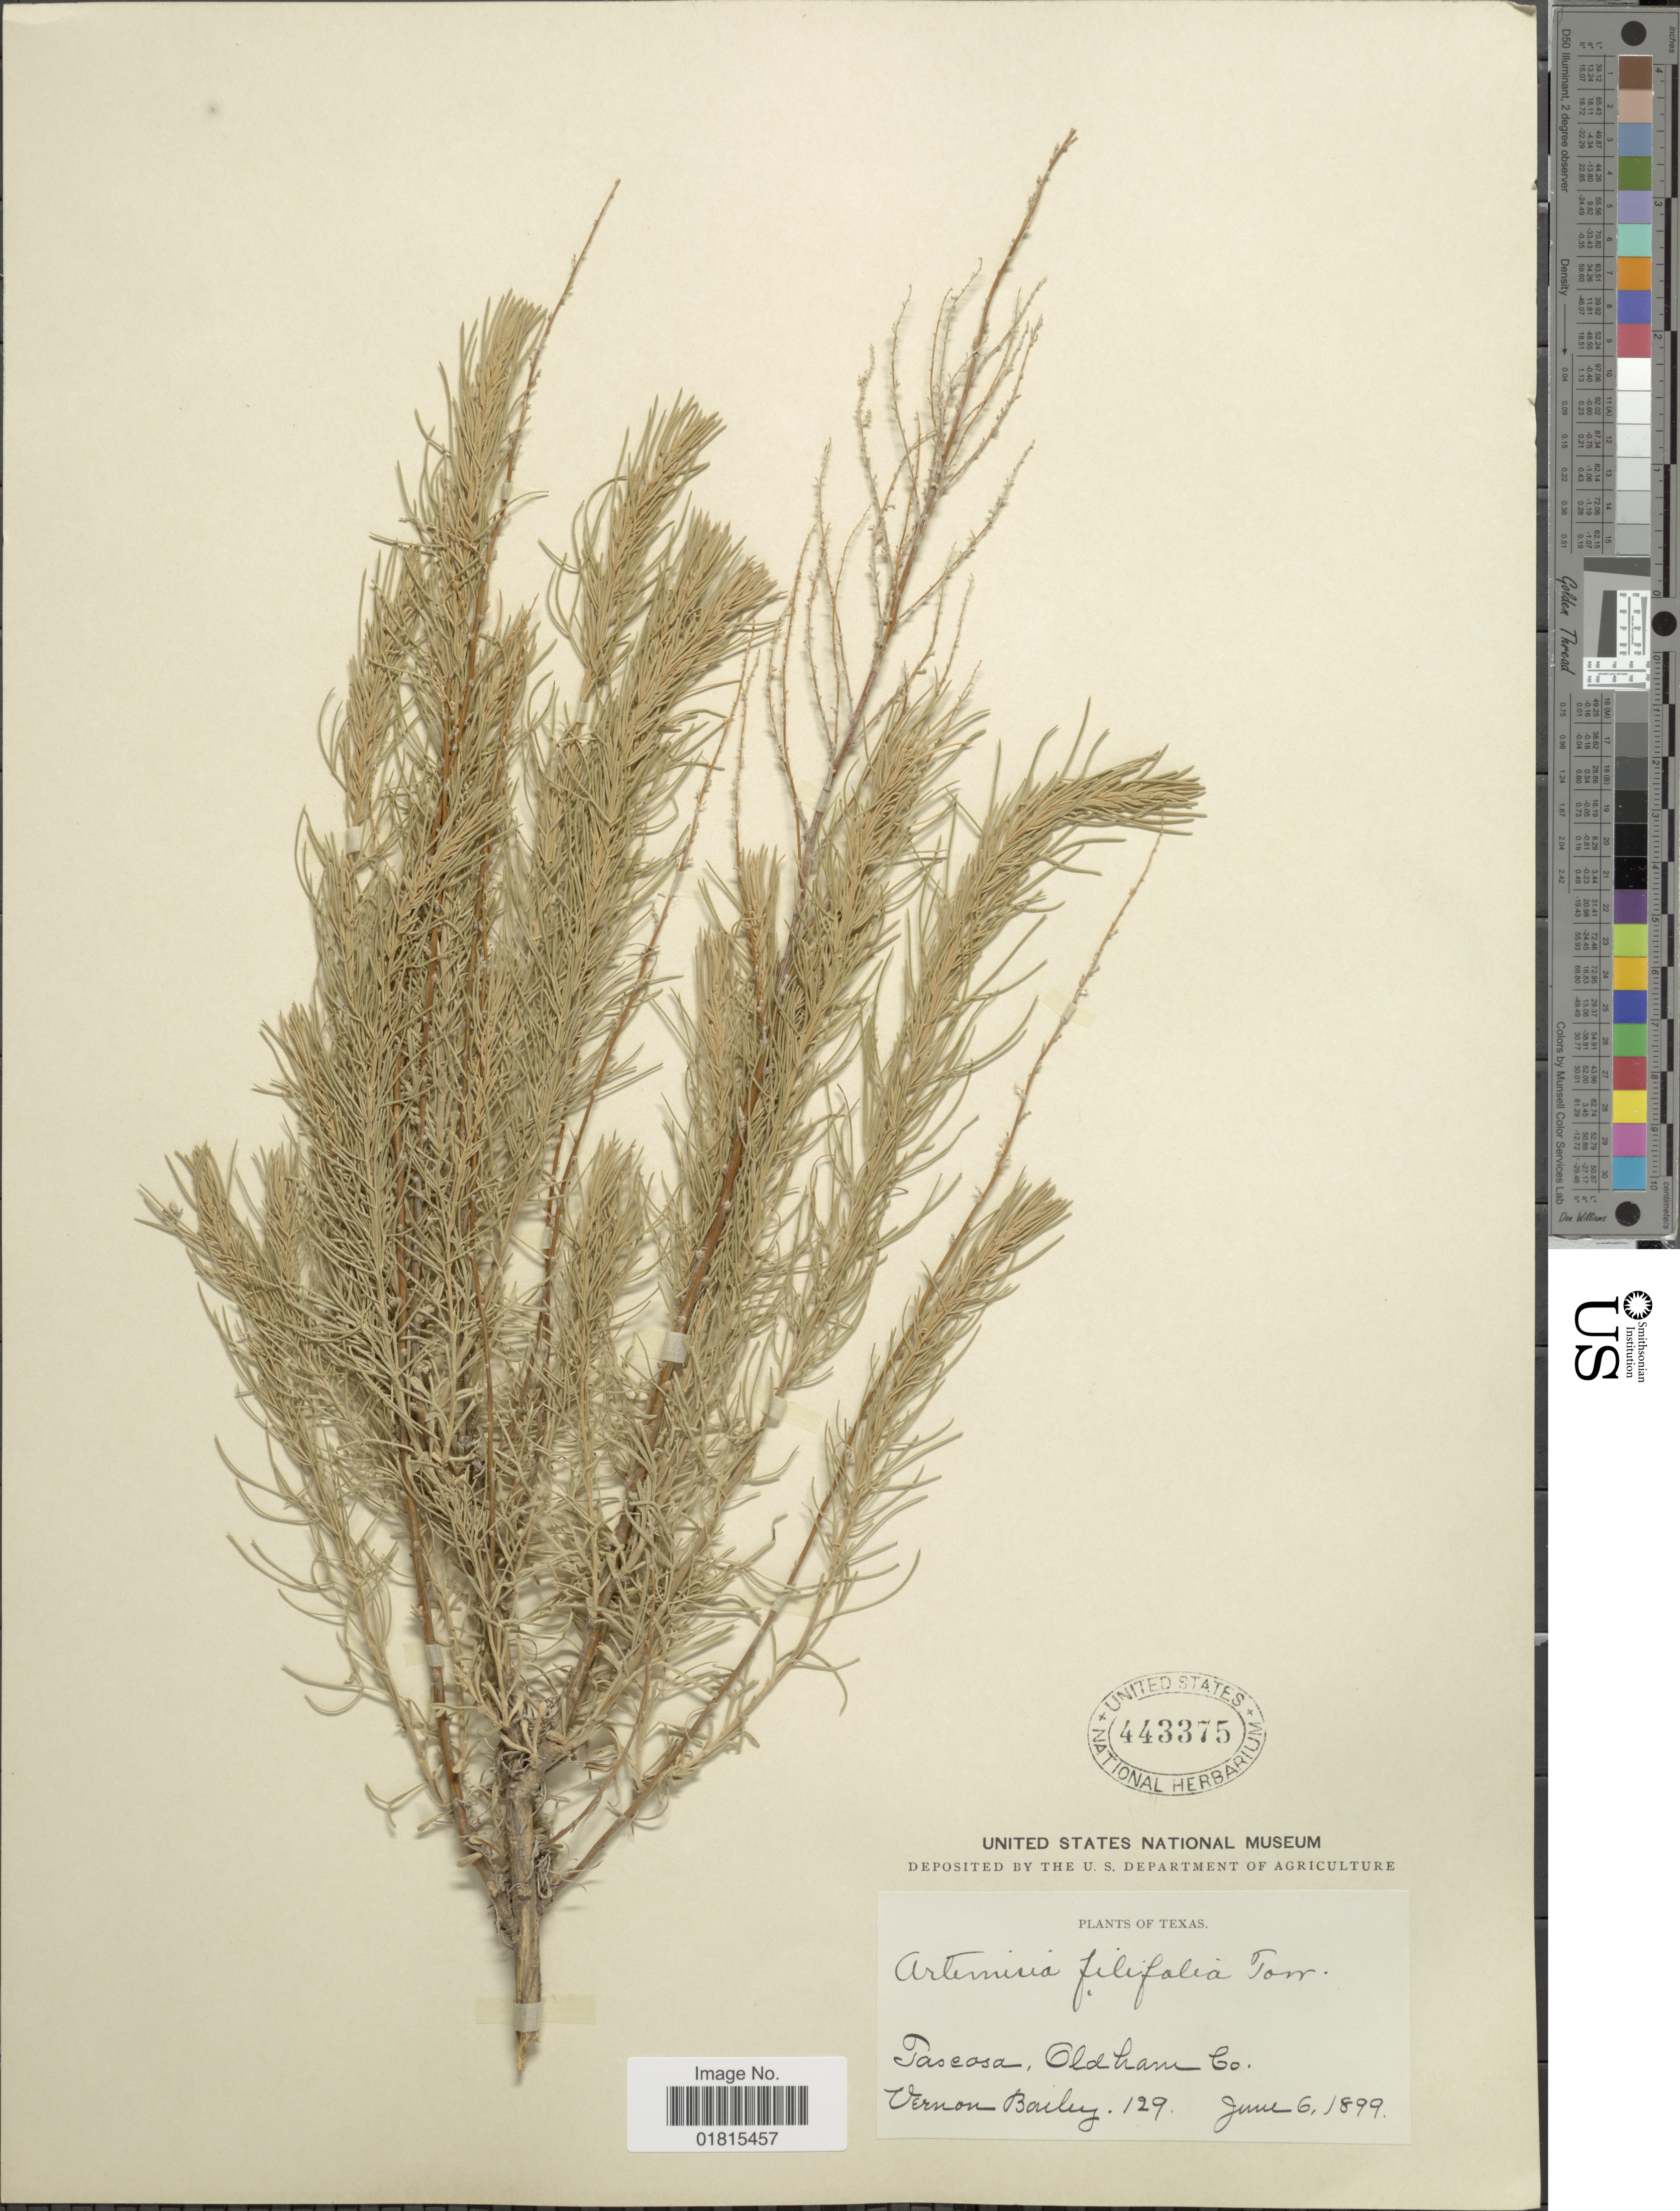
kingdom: Plantae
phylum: Tracheophyta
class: Magnoliopsida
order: Asterales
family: Asteraceae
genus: Artemisia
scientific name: Artemisia filifolia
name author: Torr.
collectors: V. O. Bailey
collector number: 129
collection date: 1899-06-06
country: United States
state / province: Texas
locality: Tascosa, Oldham Co.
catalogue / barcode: US 443375